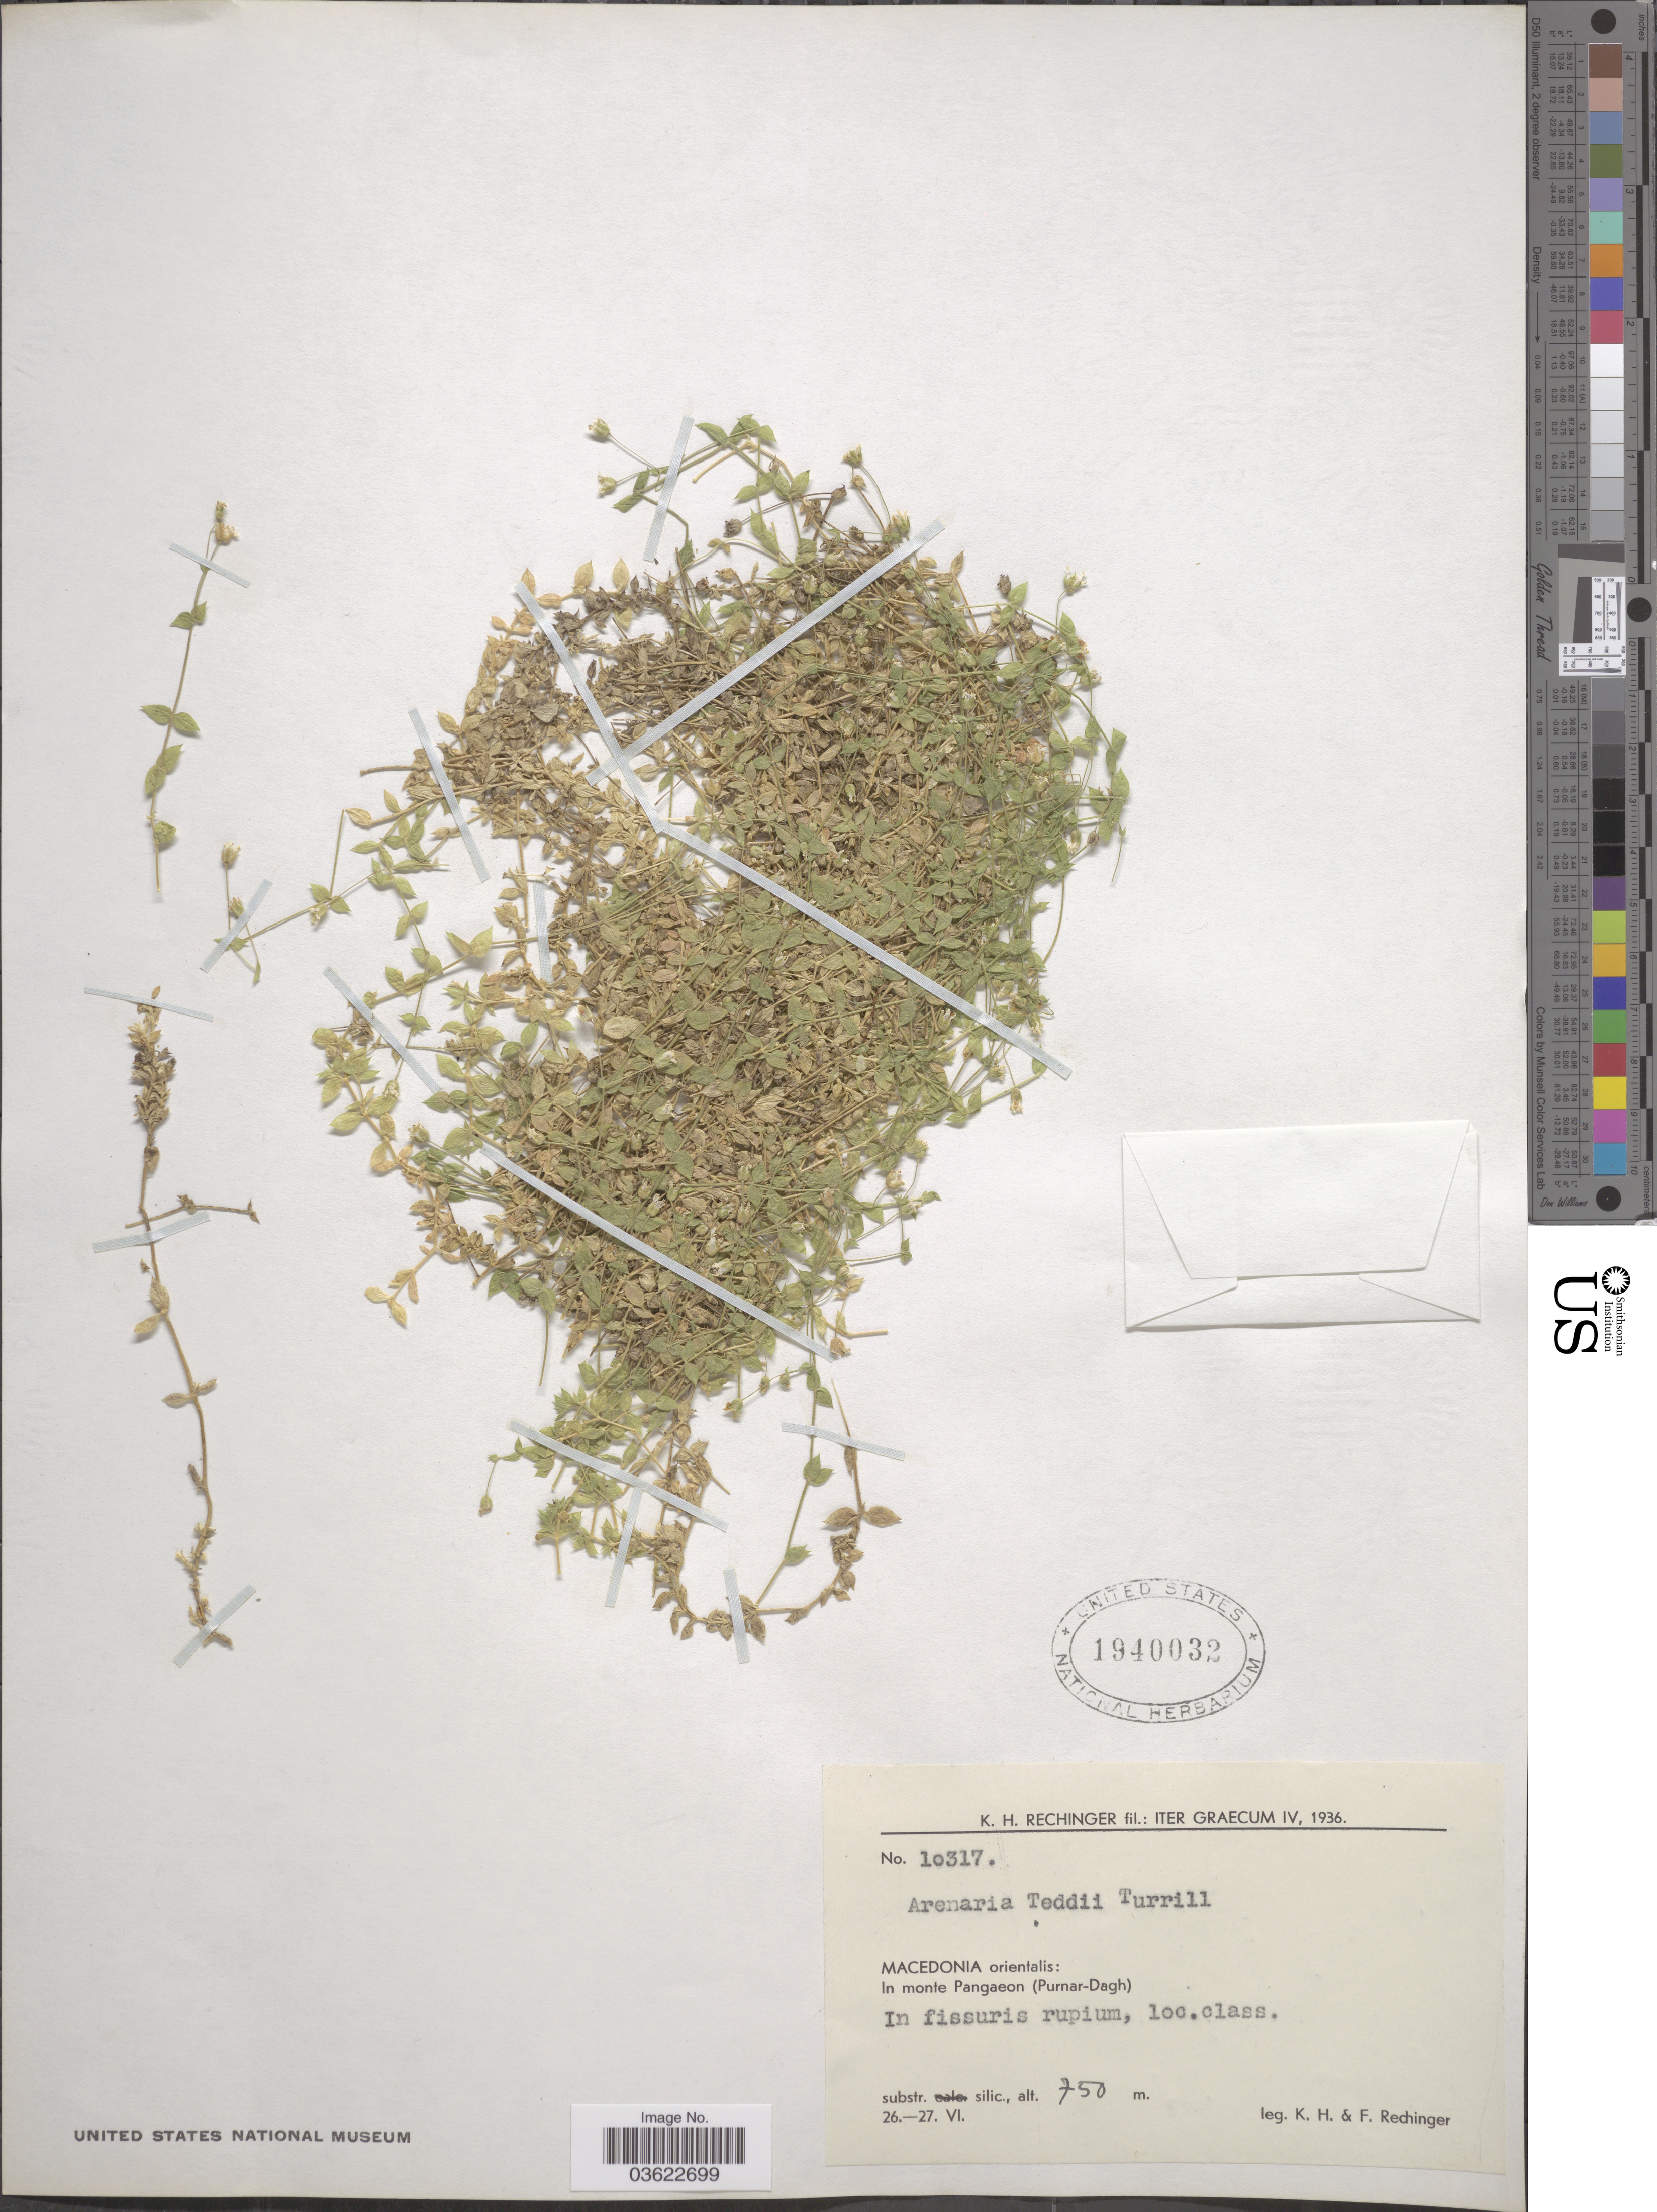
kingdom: Plantae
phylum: Tracheophyta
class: Magnoliopsida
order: Caryophyllales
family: Caryophyllaceae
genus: Arenaria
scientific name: Arenaria teddii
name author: Turrill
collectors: K. H. Rechinger & F. Rechinger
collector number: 10317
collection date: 1936-06-26/1936-06-27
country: Greece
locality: Macedonia orientalis: In monte Pangaeon (Purnar-Dagh).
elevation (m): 750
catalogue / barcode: US 1940032